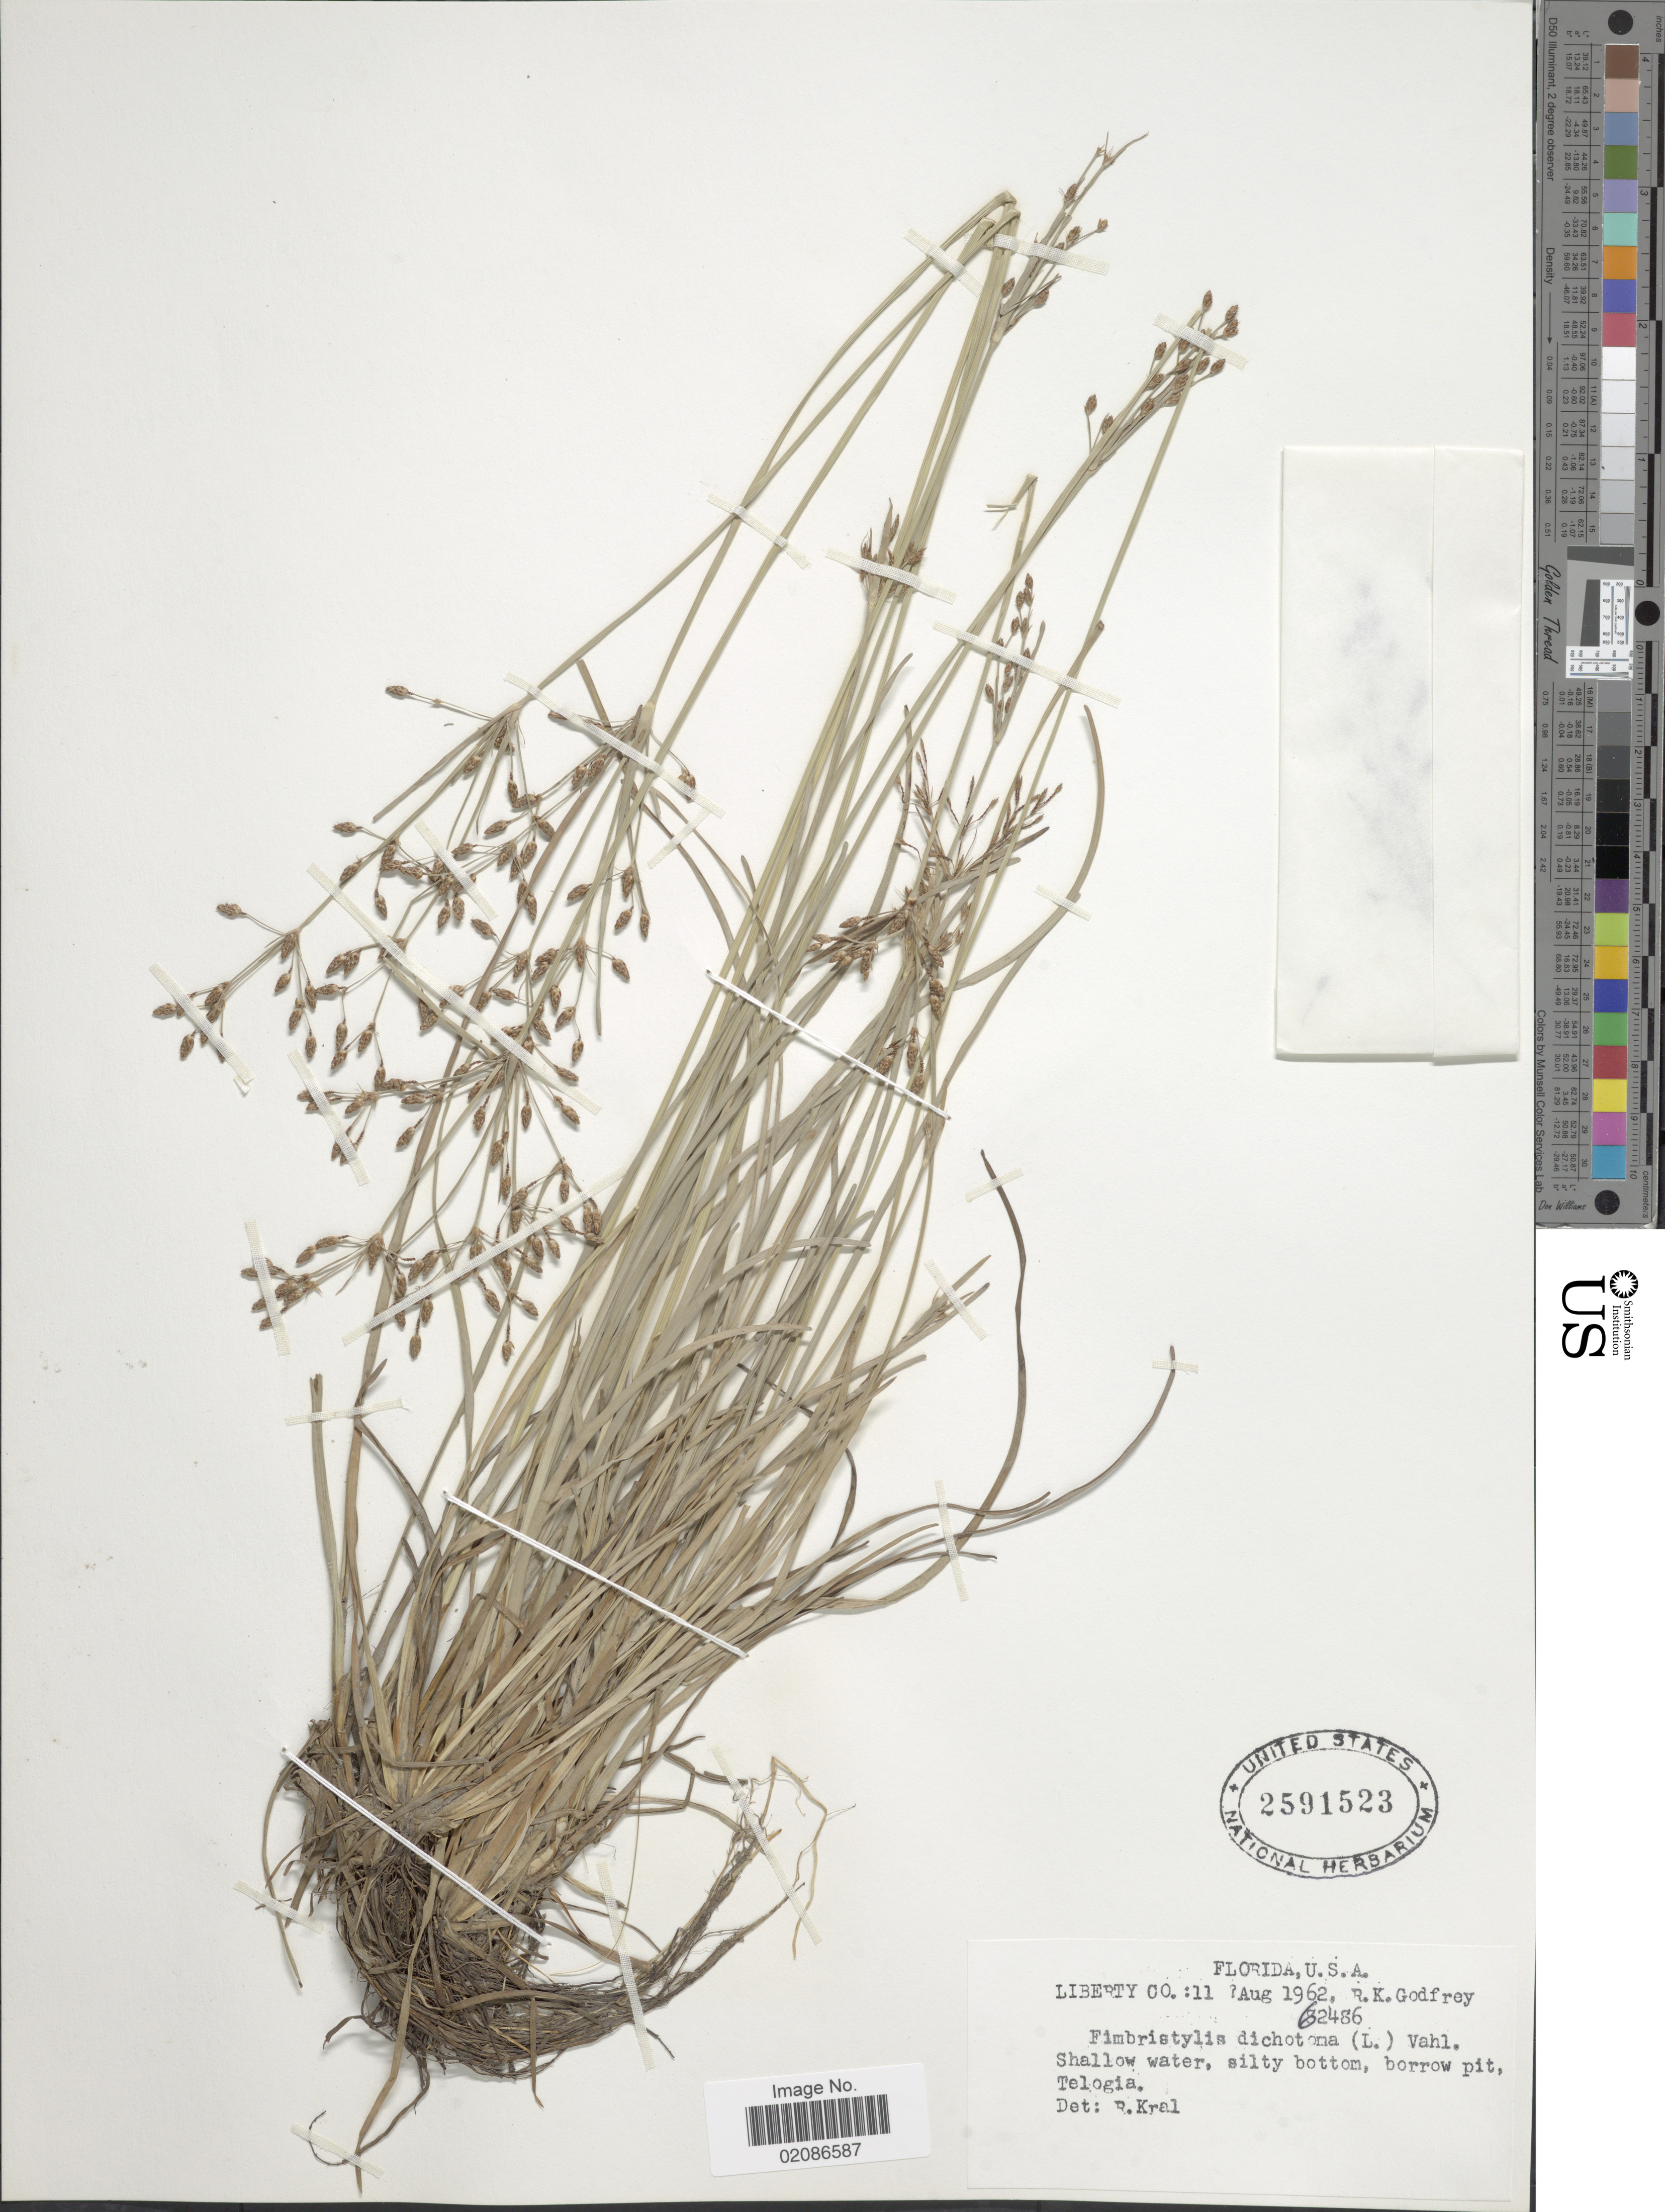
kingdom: Plantae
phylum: Tracheophyta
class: Liliopsida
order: Poales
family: Cyperaceae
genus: Fimbristylis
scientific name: Fimbristylis dichotoma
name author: (L.) Vahl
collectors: R. Kral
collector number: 62486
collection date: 1962-08-11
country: United States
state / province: Florida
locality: Libert Co; Shallow water, silty bottom, borrow pit Telogia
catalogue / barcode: US 2591523